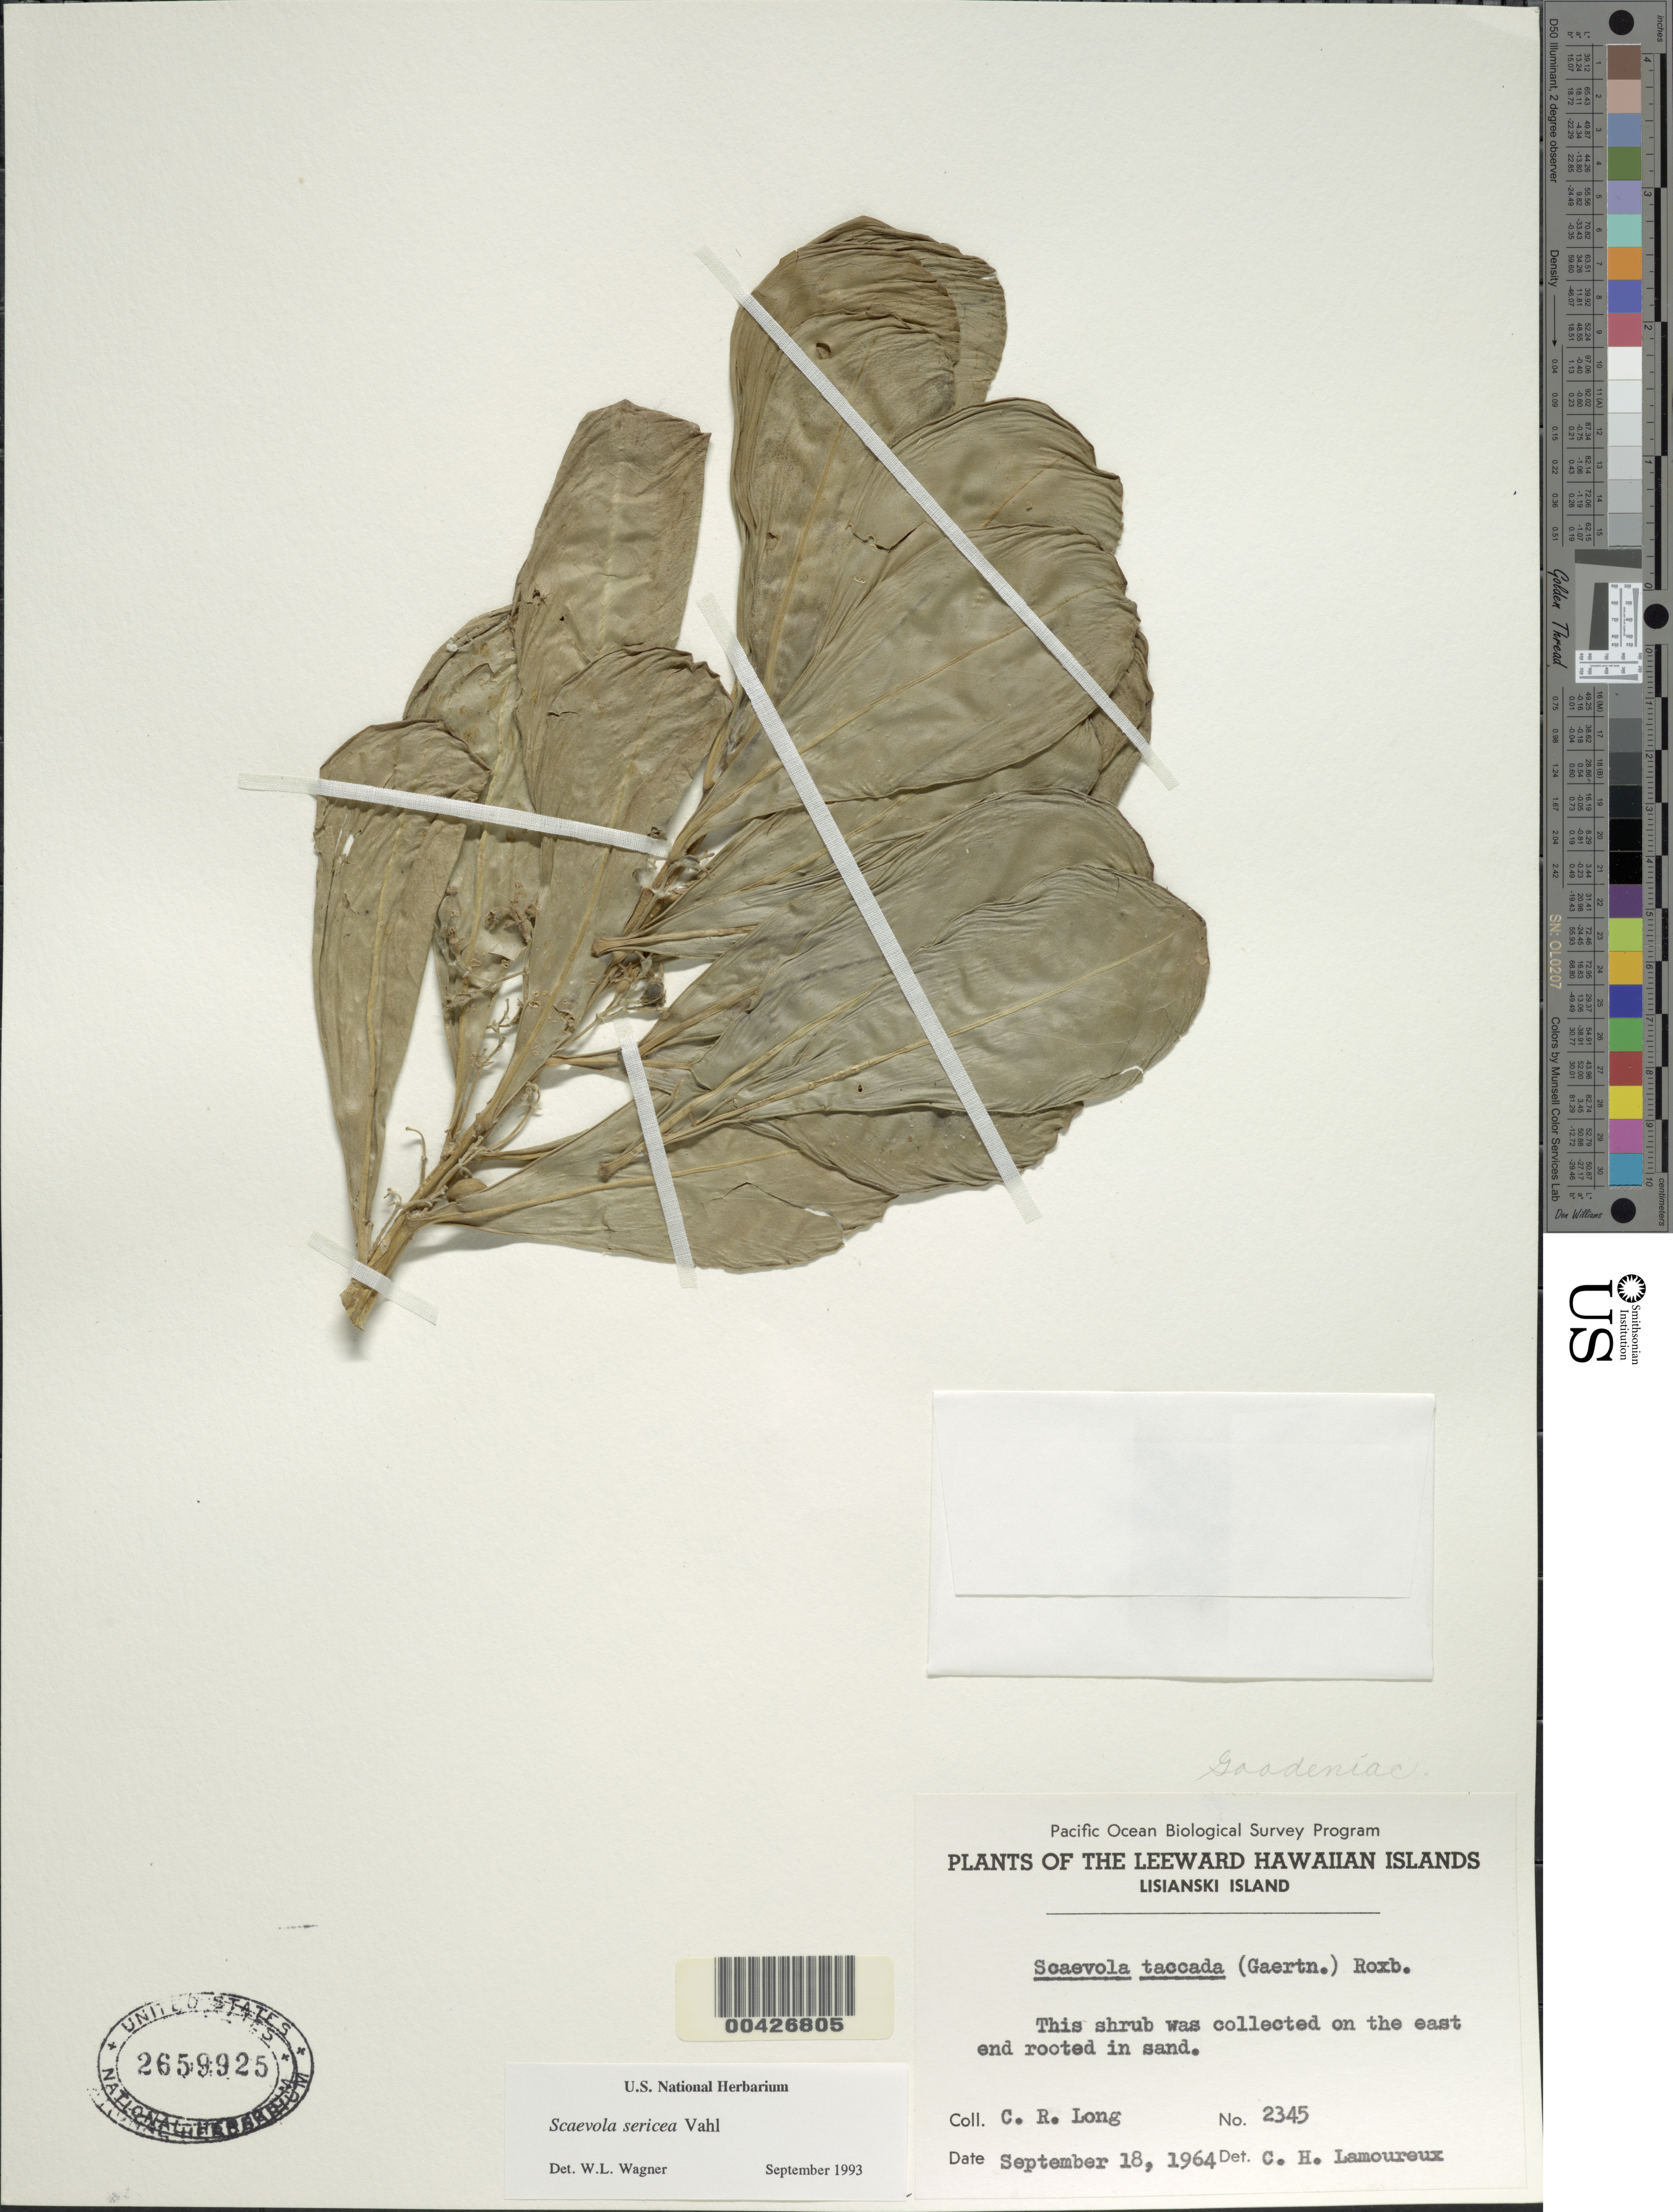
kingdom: Plantae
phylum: Tracheophyta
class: Magnoliopsida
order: Asterales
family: Goodeniaceae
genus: Scaevola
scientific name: Scaevola taccada var. taccada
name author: (Gaertn.) Roxb.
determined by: Wagner, W. L., (BOT), Smithsonian Institution - National Museum of Natural History (UNITED STATES)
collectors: C. Long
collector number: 2345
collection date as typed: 18 Sep 1964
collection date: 1964-09-18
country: United States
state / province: Hawaii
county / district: Honolulu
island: Lisianski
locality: east end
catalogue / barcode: US 2659925